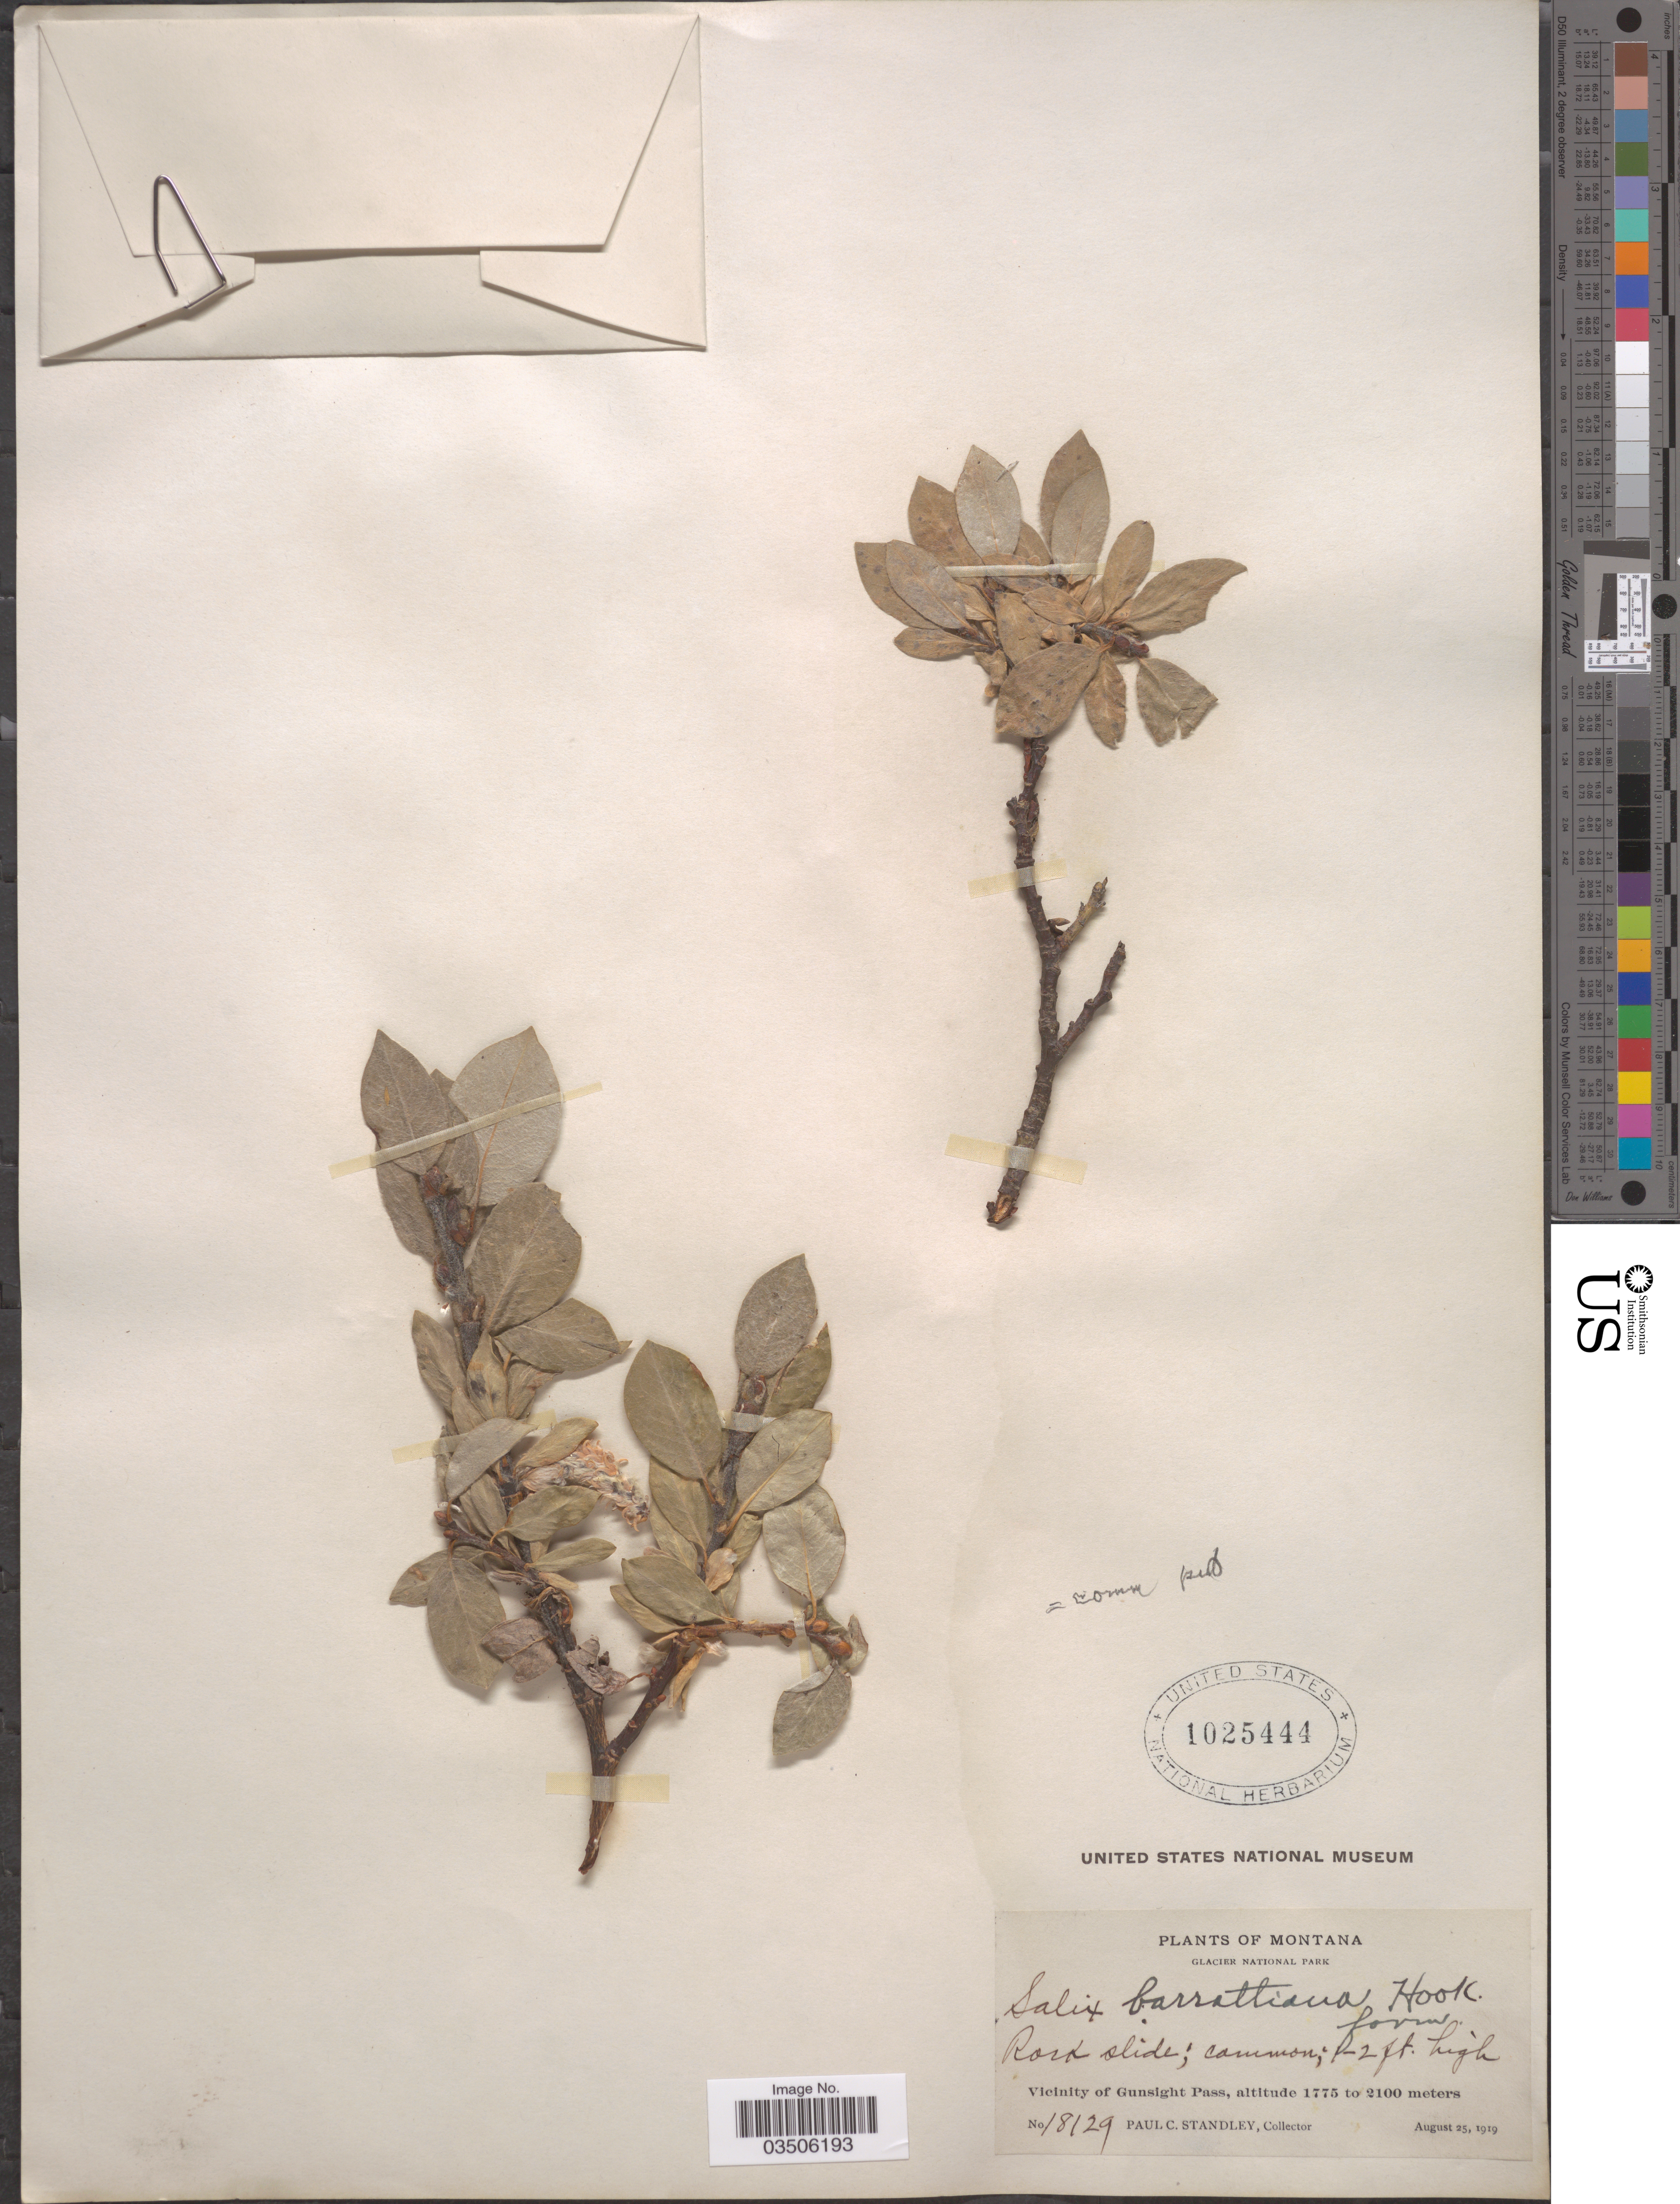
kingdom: Plantae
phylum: Tracheophyta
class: Magnoliopsida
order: Malpighiales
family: Salicaceae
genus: Salix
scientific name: Salix tweedyi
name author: (Bebb) C.R. Ball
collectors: P. C. Standley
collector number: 18129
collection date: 1919-08-25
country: United States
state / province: Montana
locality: Glacier National Park. Vicinity of Gunsight Pass.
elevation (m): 1775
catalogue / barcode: US 1025444